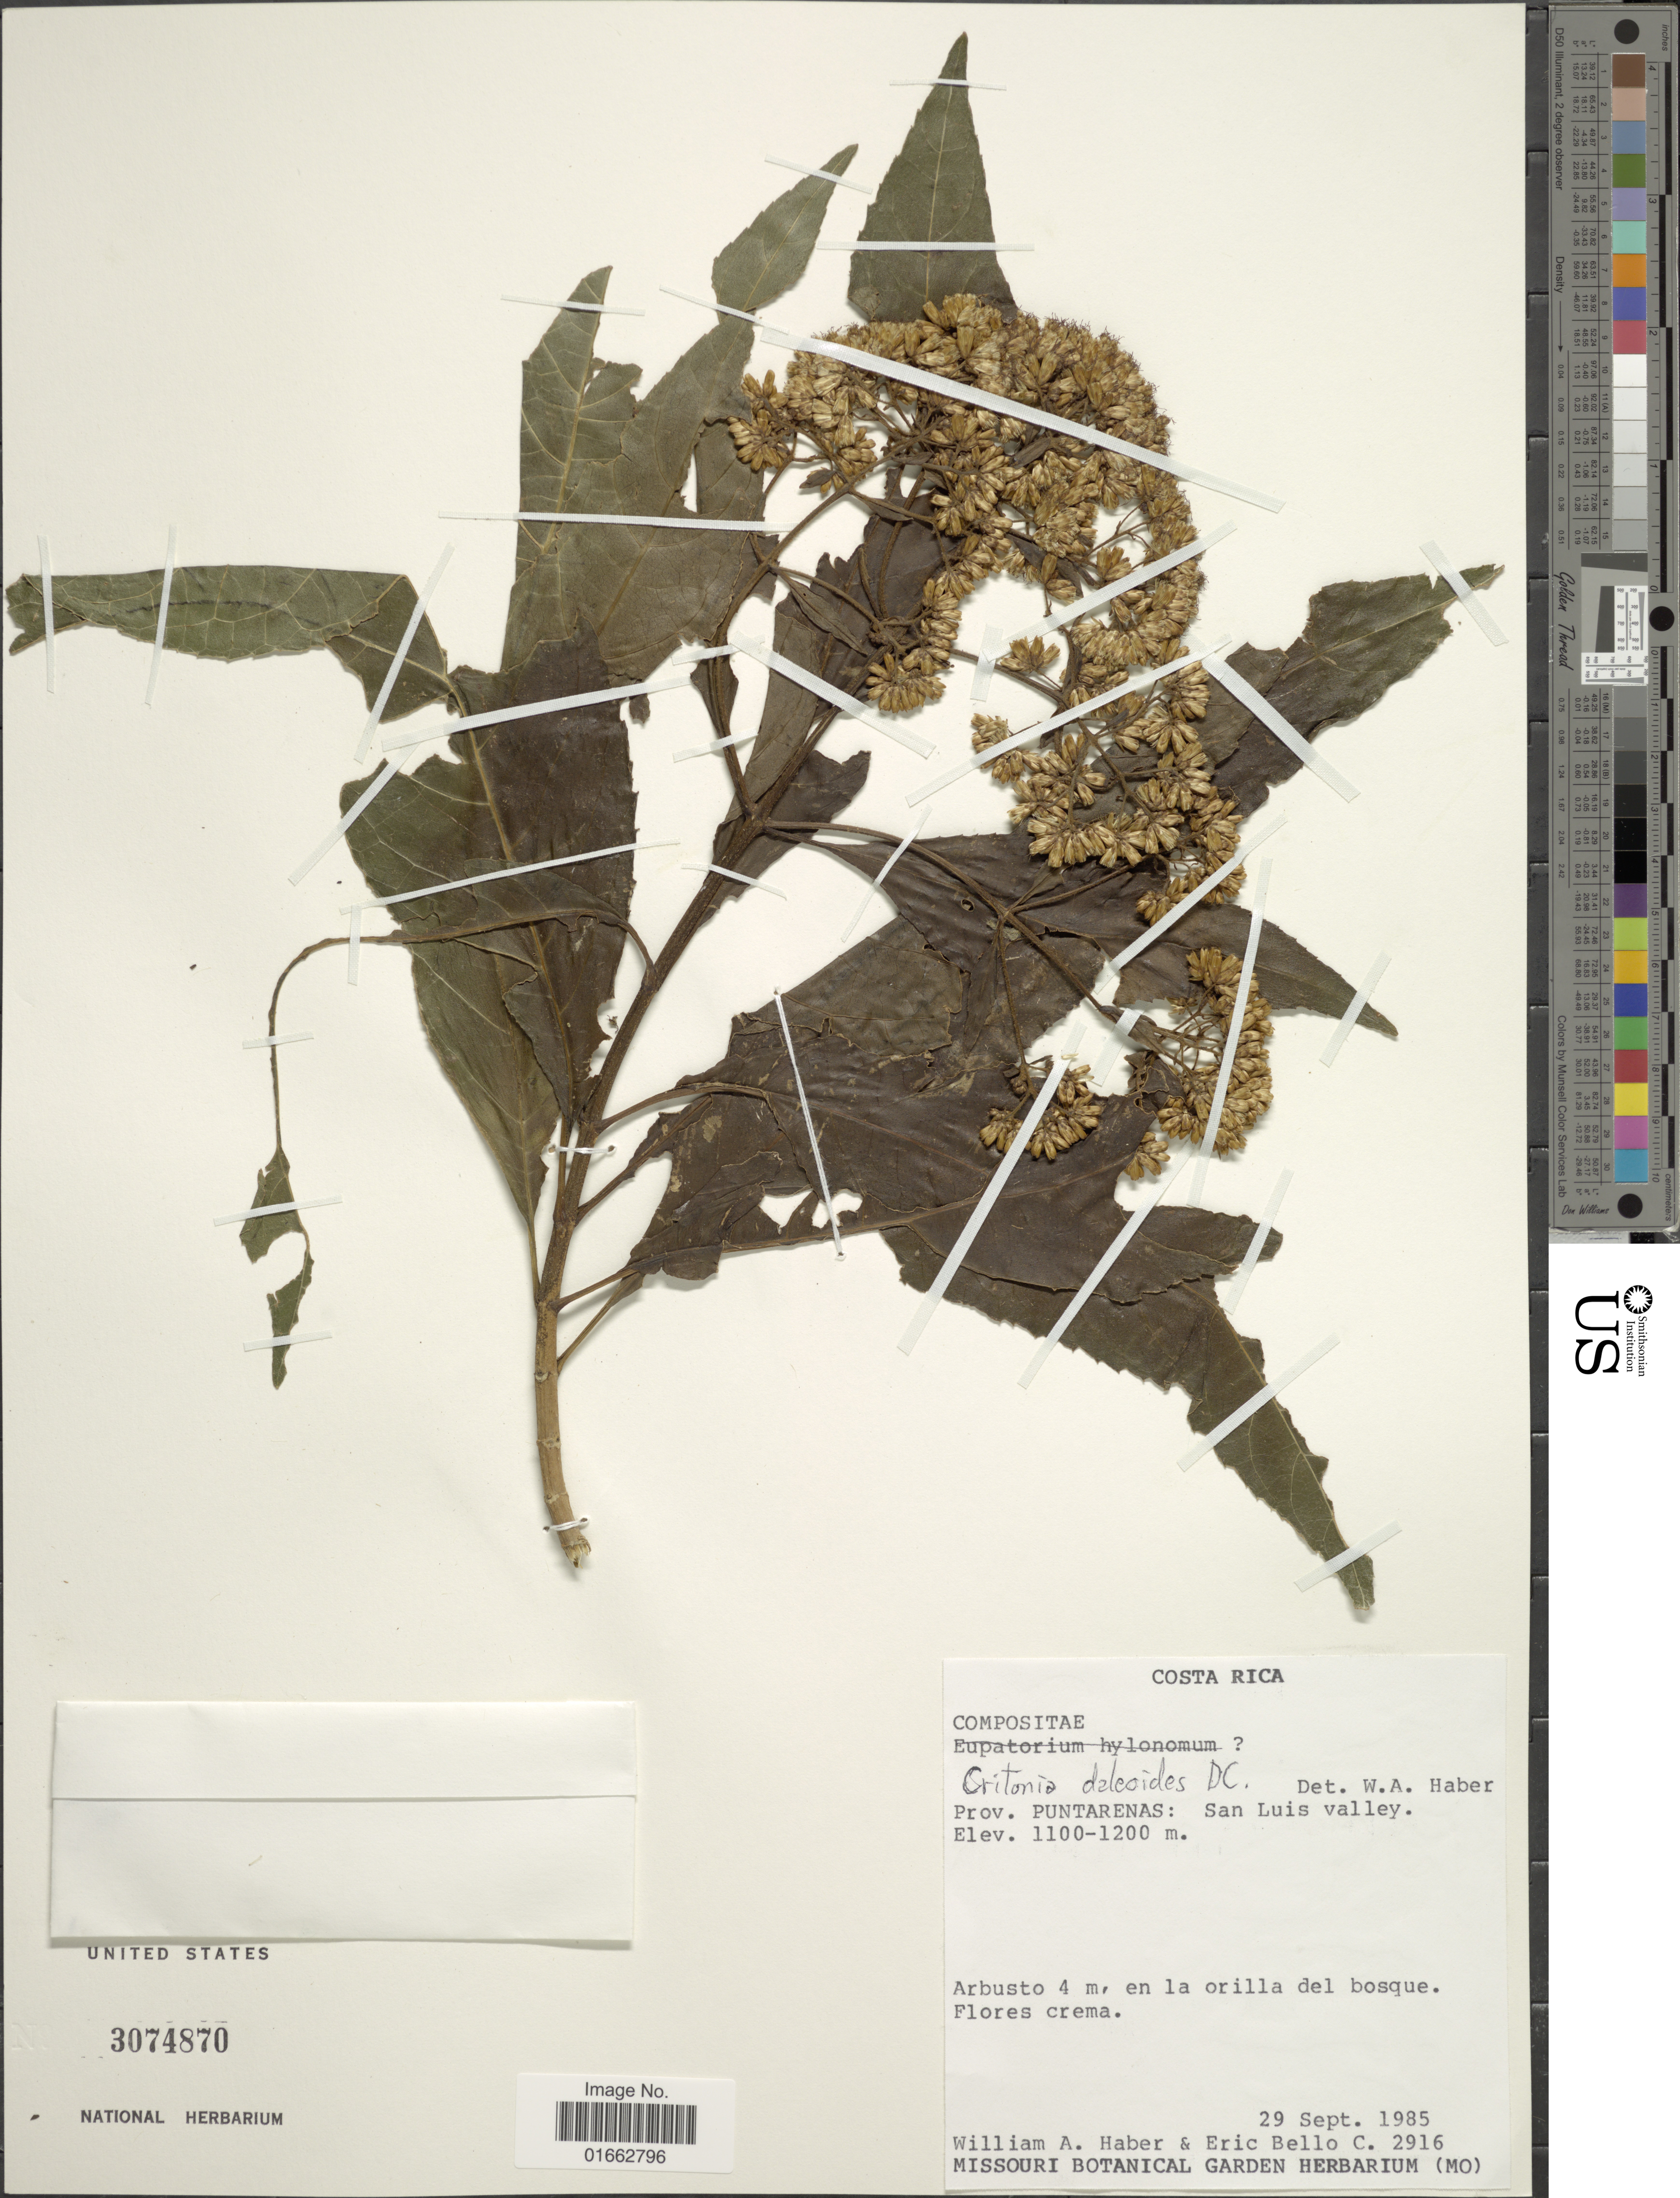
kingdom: Plantae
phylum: Tracheophyta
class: Magnoliopsida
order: Asterales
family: Asteraceae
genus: Critonia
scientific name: Critonia daleoides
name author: DC.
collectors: W. A. Haber & E. Bello C.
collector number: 2916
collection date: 1985-09-29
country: Costa Rica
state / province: Puntarenas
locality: San Luis valley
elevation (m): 1100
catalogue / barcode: US 3074870